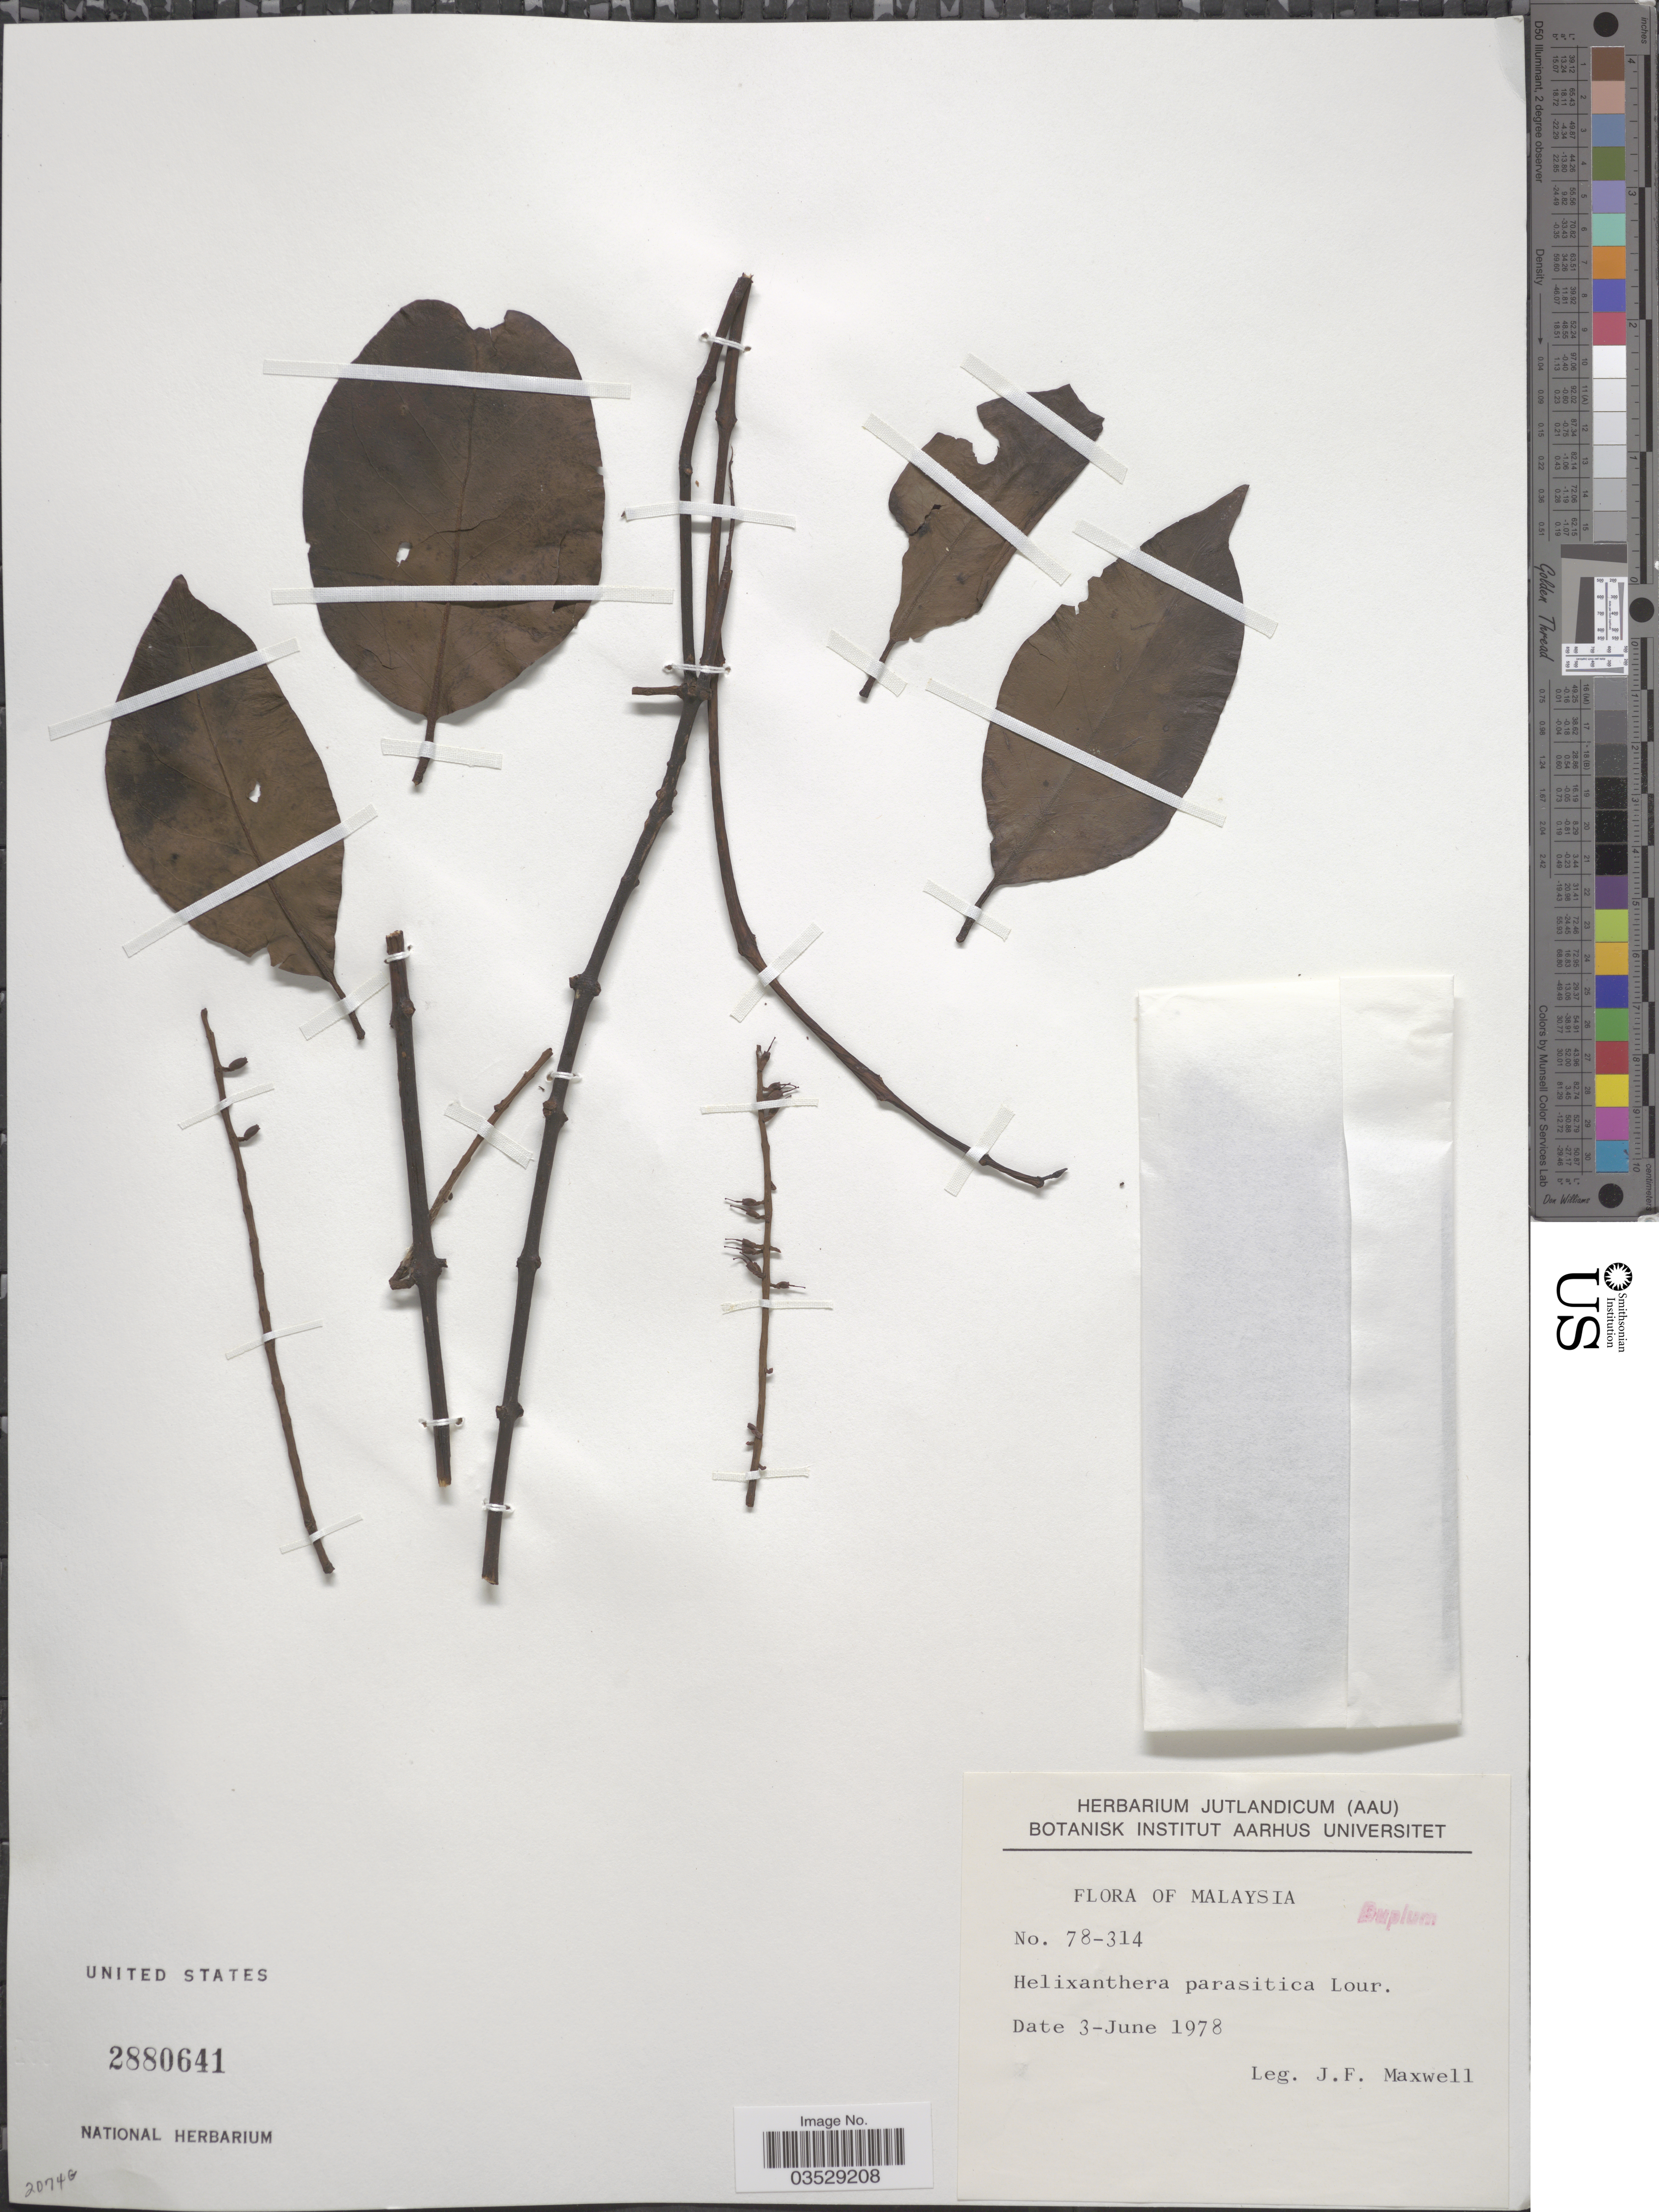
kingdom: Plantae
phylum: Tracheophyta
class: Magnoliopsida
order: Santalales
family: Loranthaceae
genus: Helixanthera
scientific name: Helixanthera parasitica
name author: Lour.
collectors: J. Maxwell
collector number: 78-314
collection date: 1978-06-03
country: Malaysia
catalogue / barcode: US 2880641